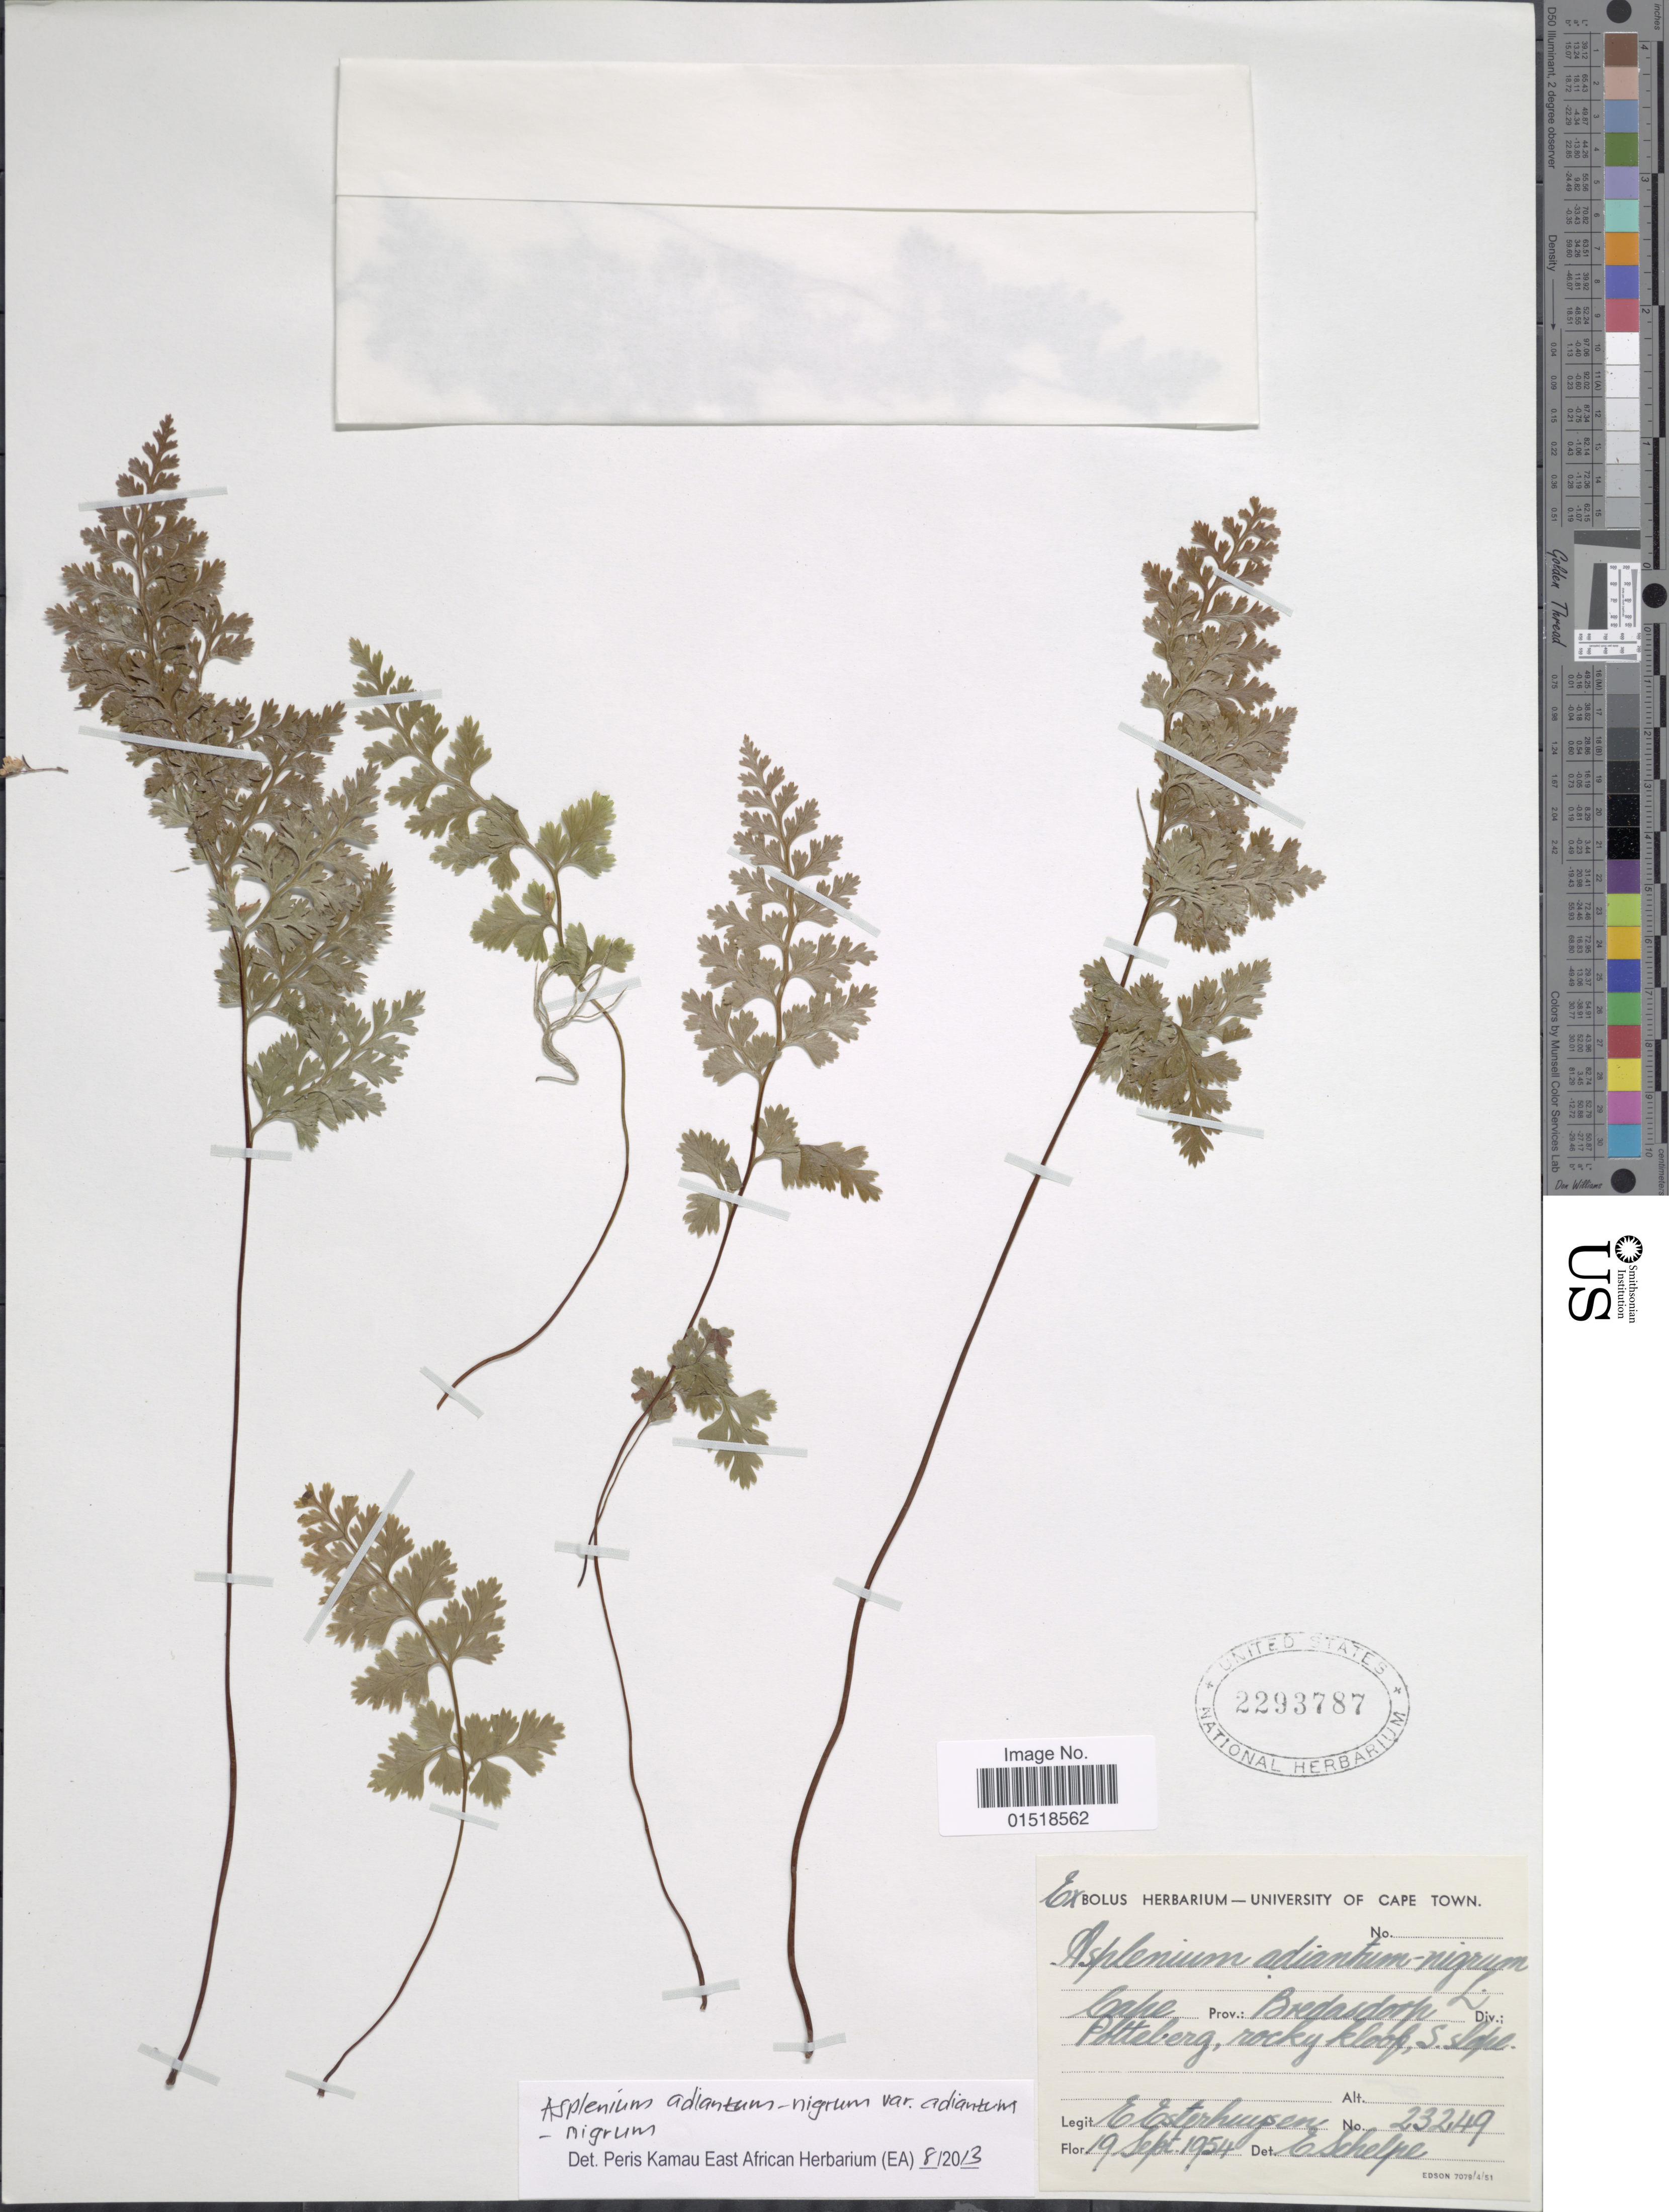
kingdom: Plantae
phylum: Tracheophyta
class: Polypodiopsida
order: Polypodiales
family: Aspleniaceae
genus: Asplenium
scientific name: Asplenium adiantum-nigrum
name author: L.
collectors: E. E. Esterhuysen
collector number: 23249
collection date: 1954-09-19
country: South Africa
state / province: Western Cape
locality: Bredasdorp Div. Potteberg, rocky kloof, S. slope.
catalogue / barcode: US 2293787